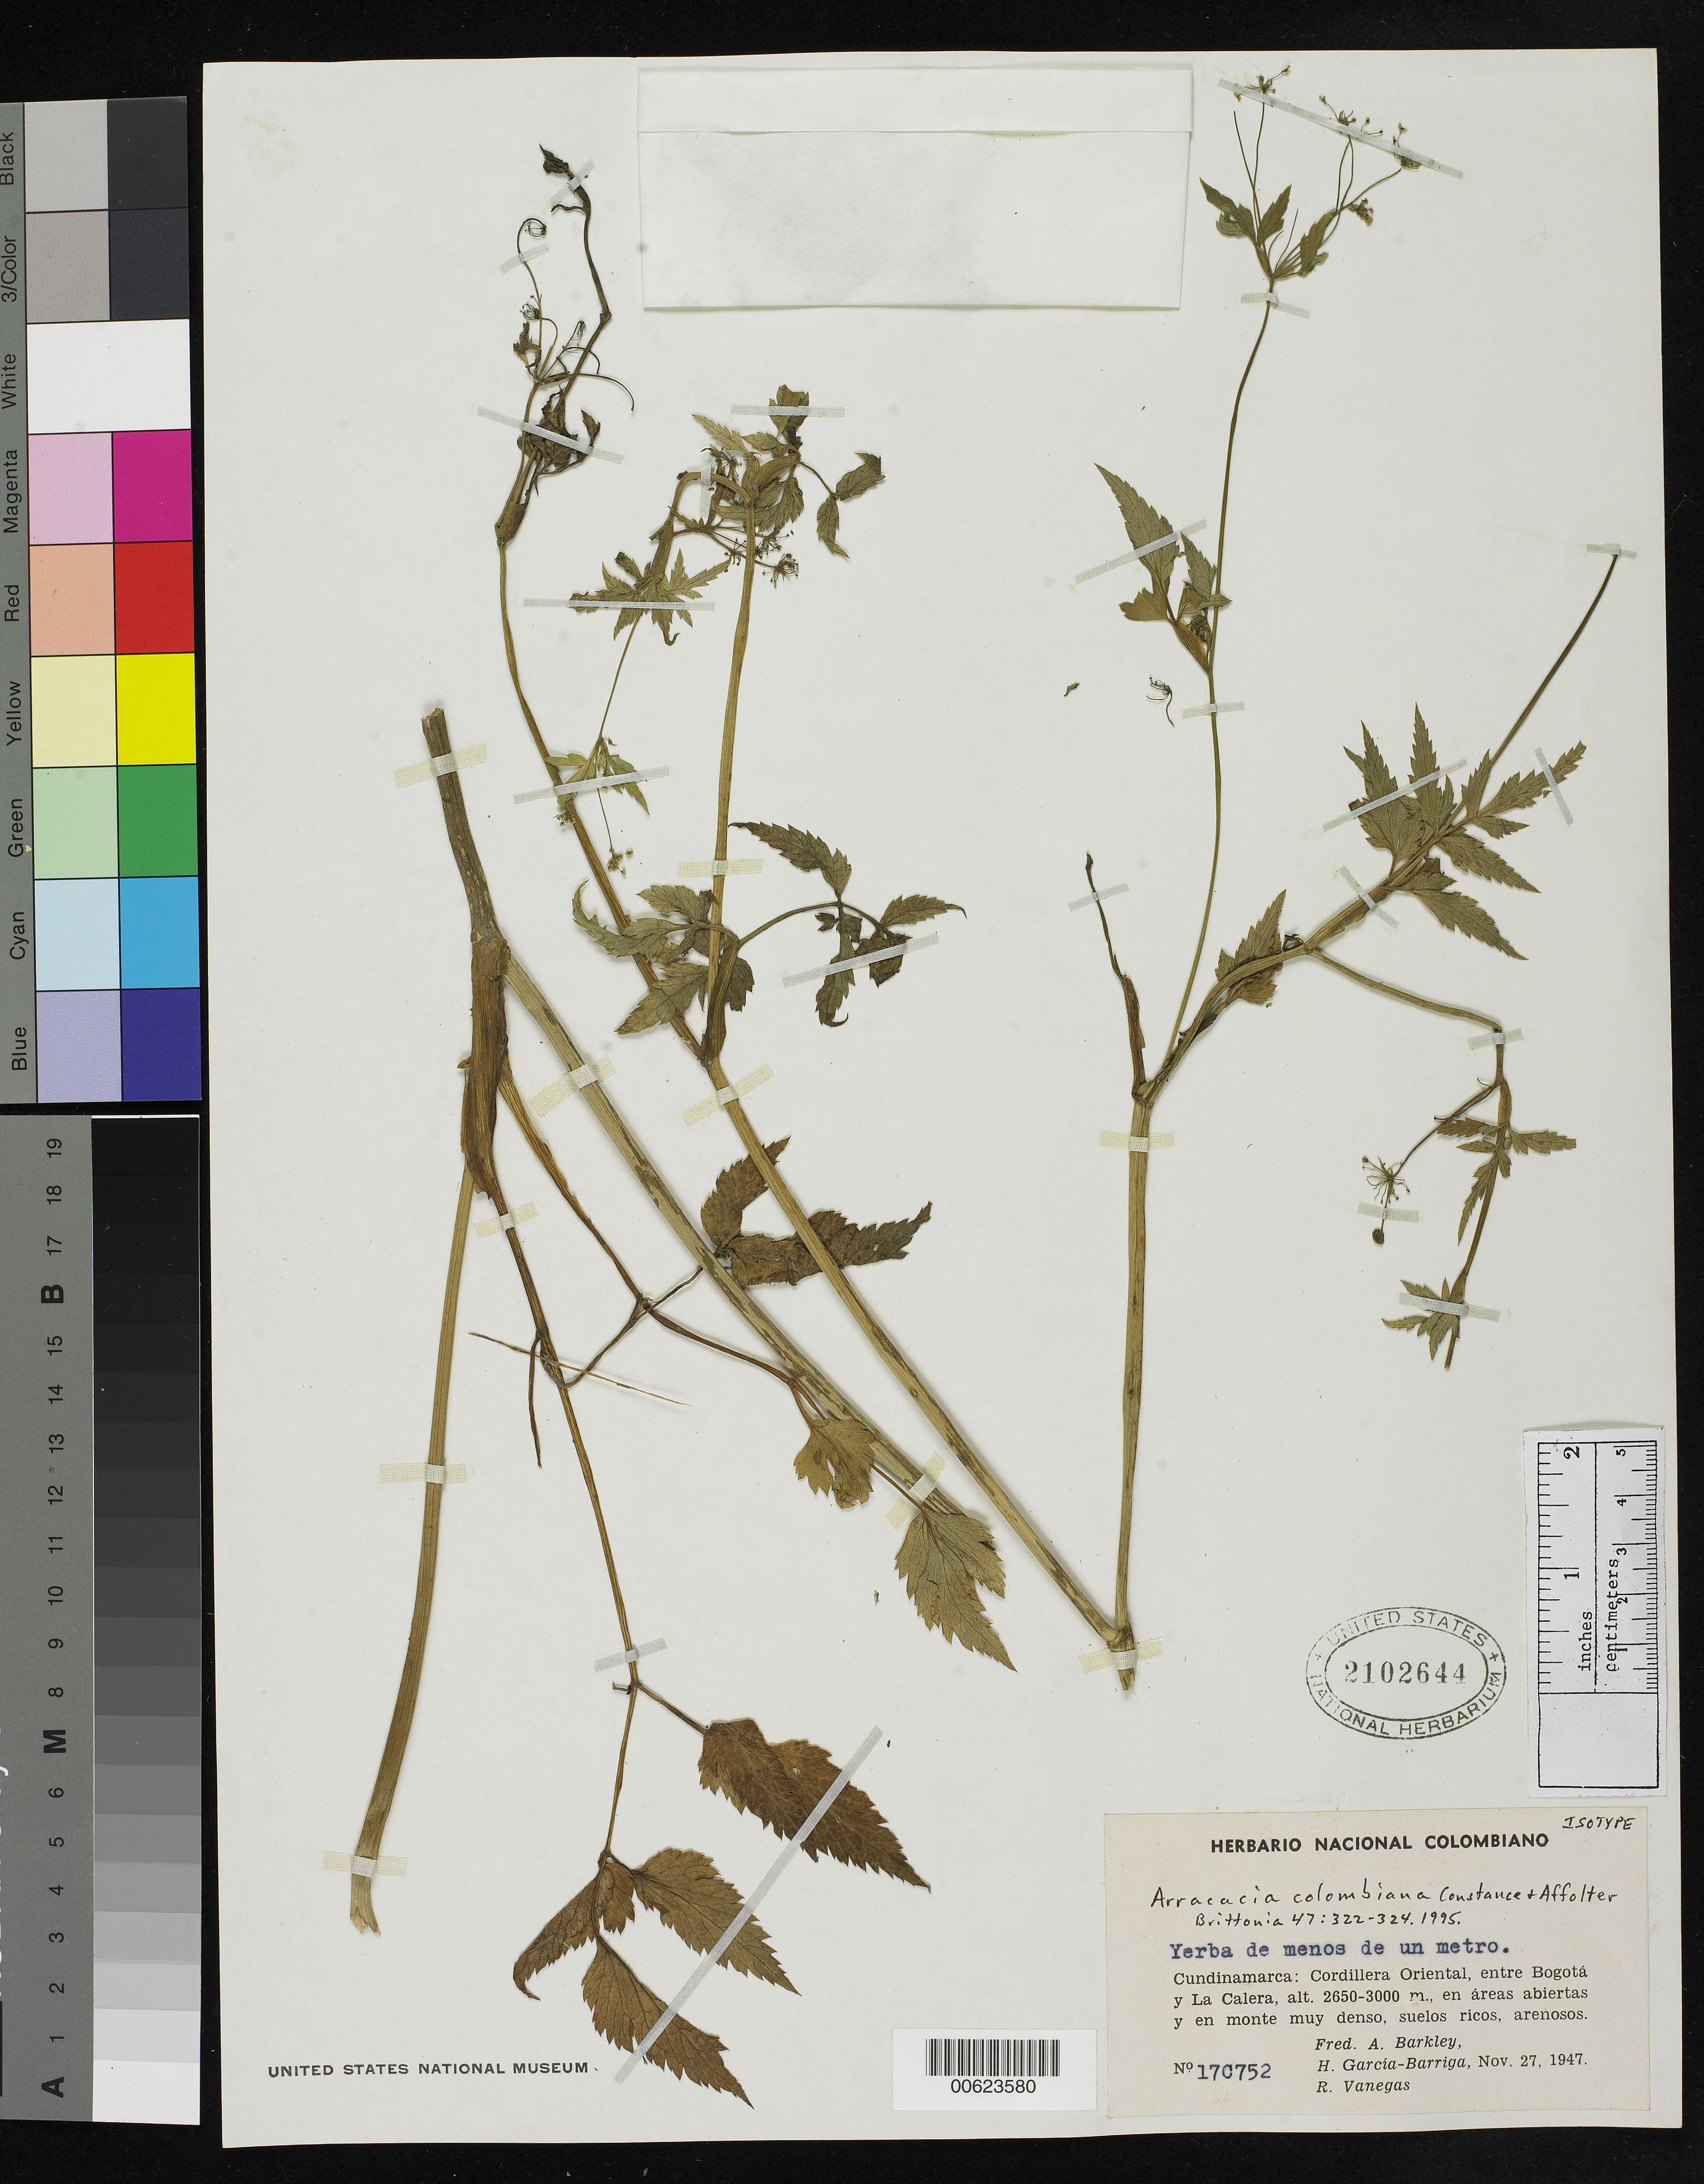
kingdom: Plantae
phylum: Tracheophyta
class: Magnoliopsida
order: Apiales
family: Apiaceae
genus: Arracacia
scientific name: Arracacia colombiana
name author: Constance & Affolter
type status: Isotype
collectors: F. A. Barkley, H. García Barriga & R. Vanegas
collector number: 17c752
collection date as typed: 27 Nov 1947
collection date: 1947-11-27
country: Colombia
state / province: Cundinamarca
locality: Cordillera Oriental, entre Bogota & la Calera.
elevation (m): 2650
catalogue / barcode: US 2102644